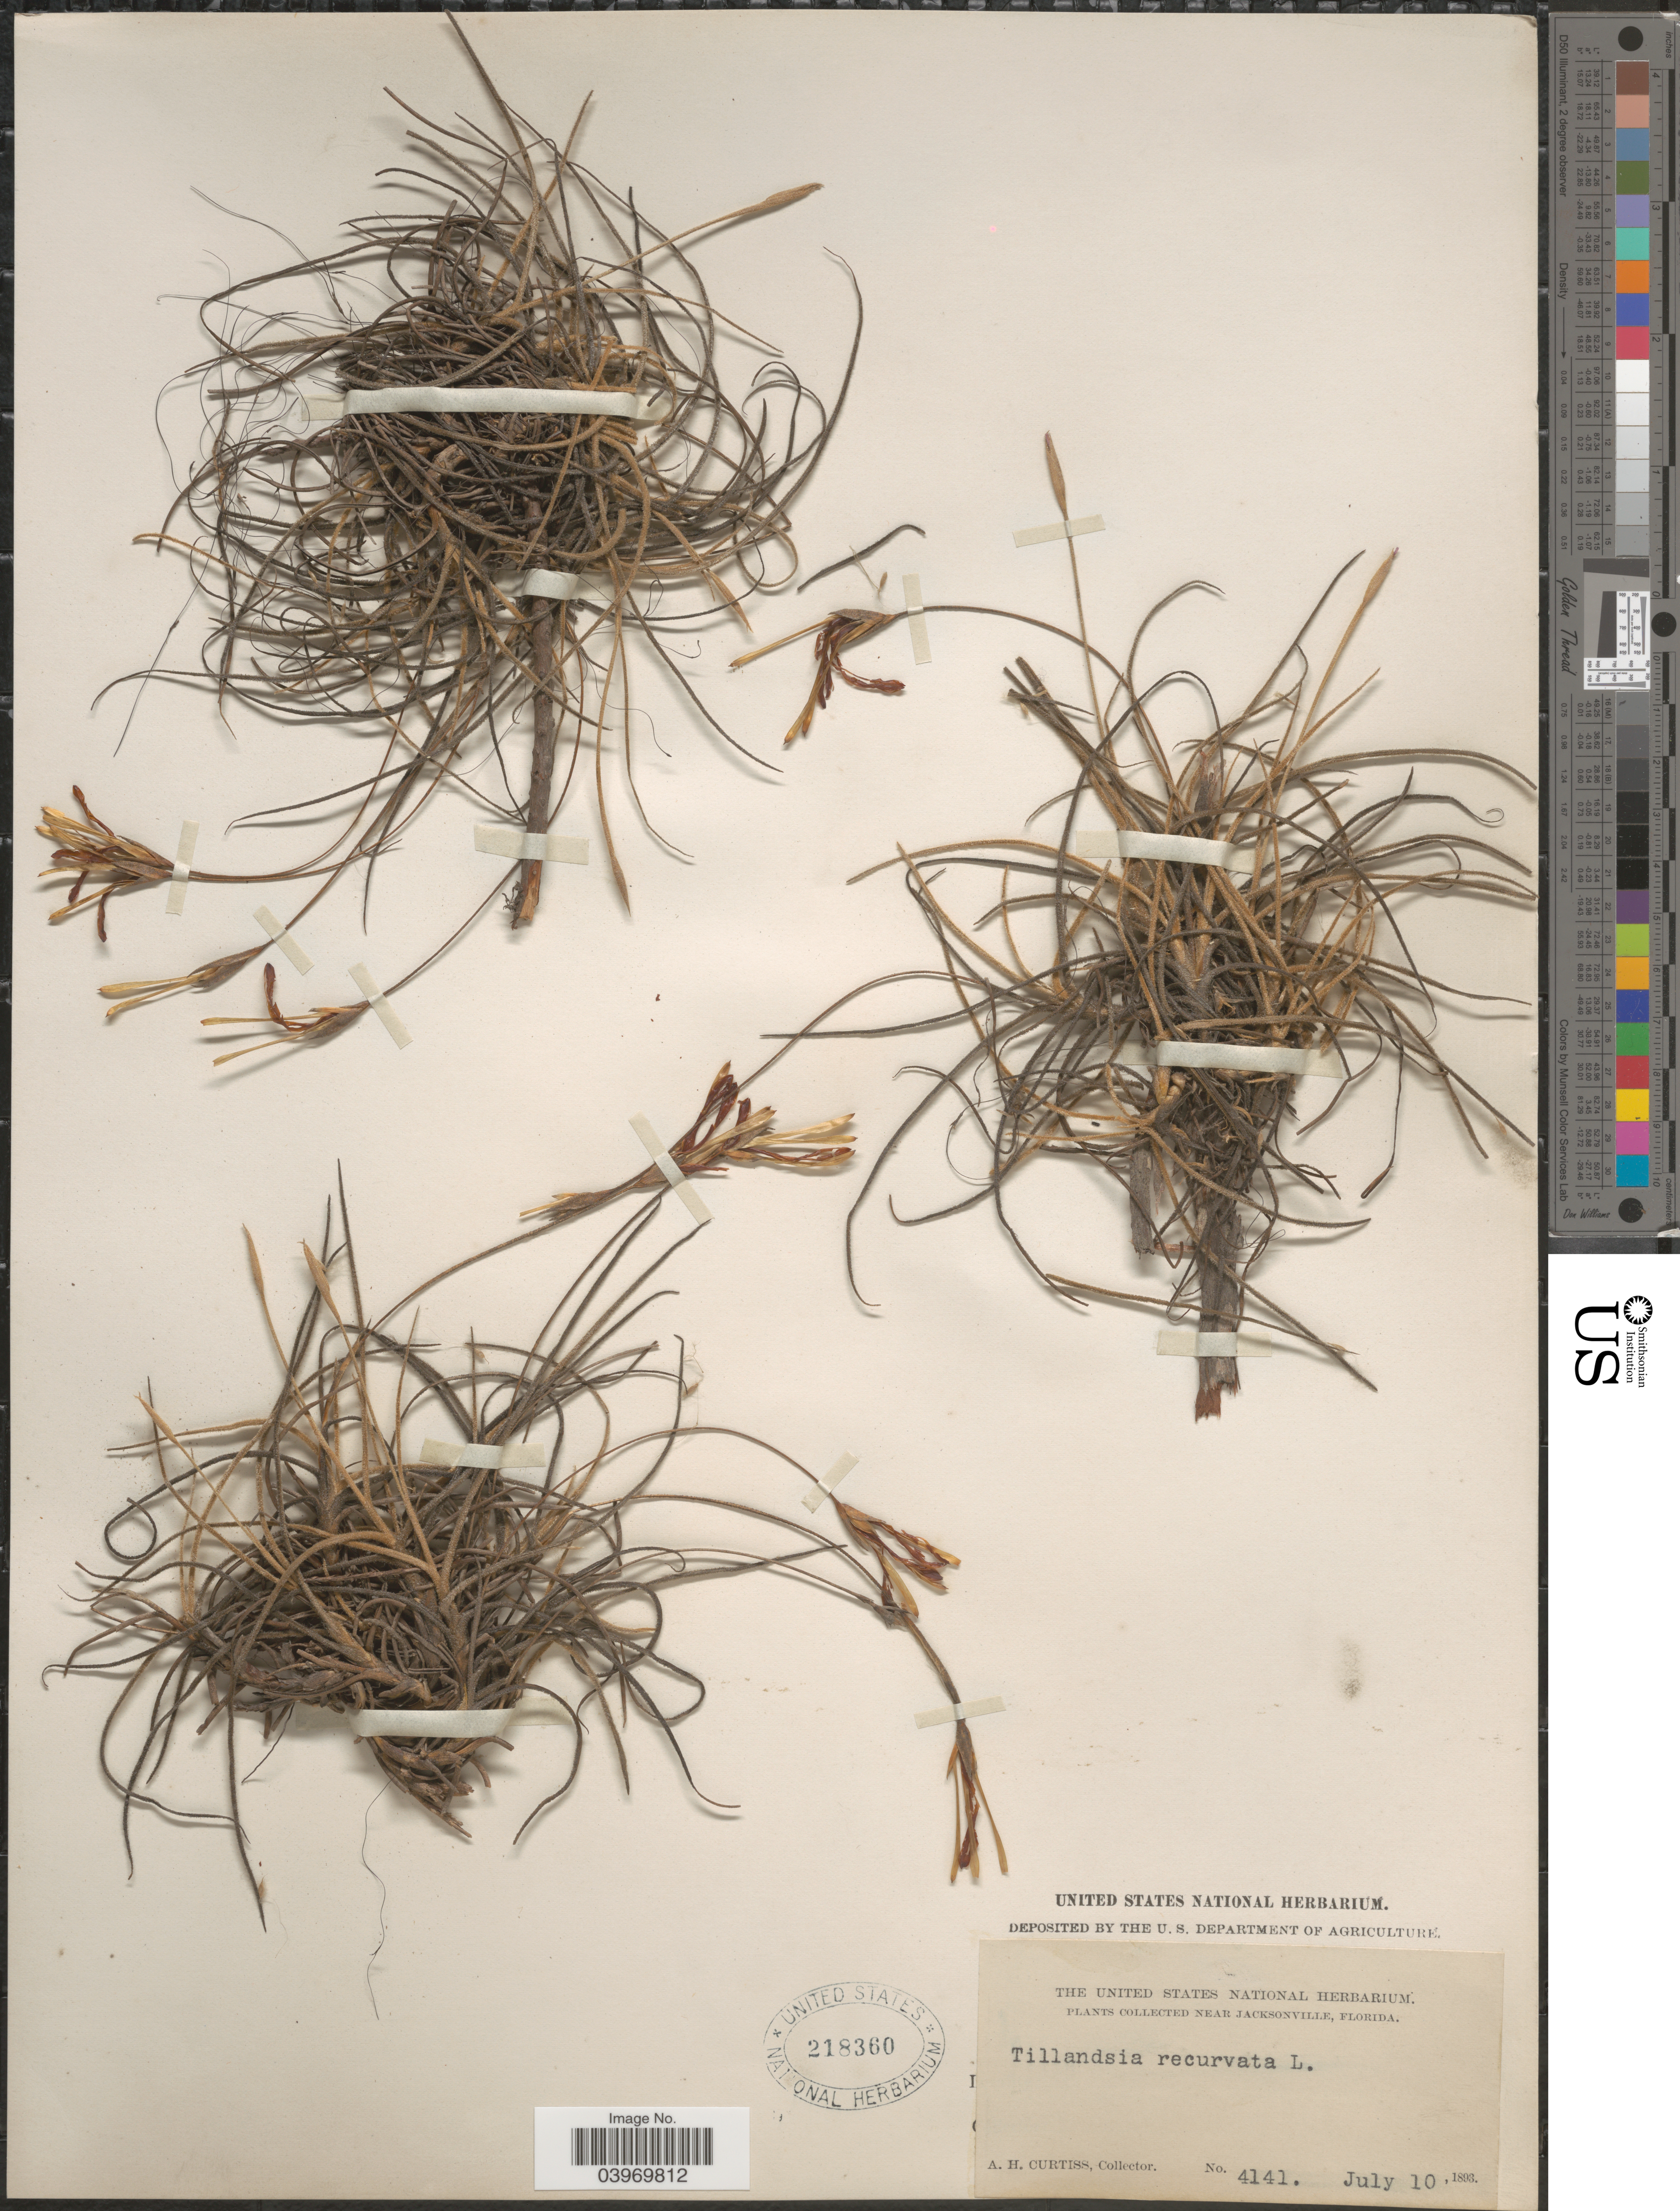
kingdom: Plantae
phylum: Tracheophyta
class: Liliopsida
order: Poales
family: Bromeliaceae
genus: Tillandsia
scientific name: Tillandsia recurvata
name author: L.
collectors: A. H. Curtiss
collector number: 4141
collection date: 1893-07-10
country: United States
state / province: Florida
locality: Near Jacksonville.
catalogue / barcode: US 218360